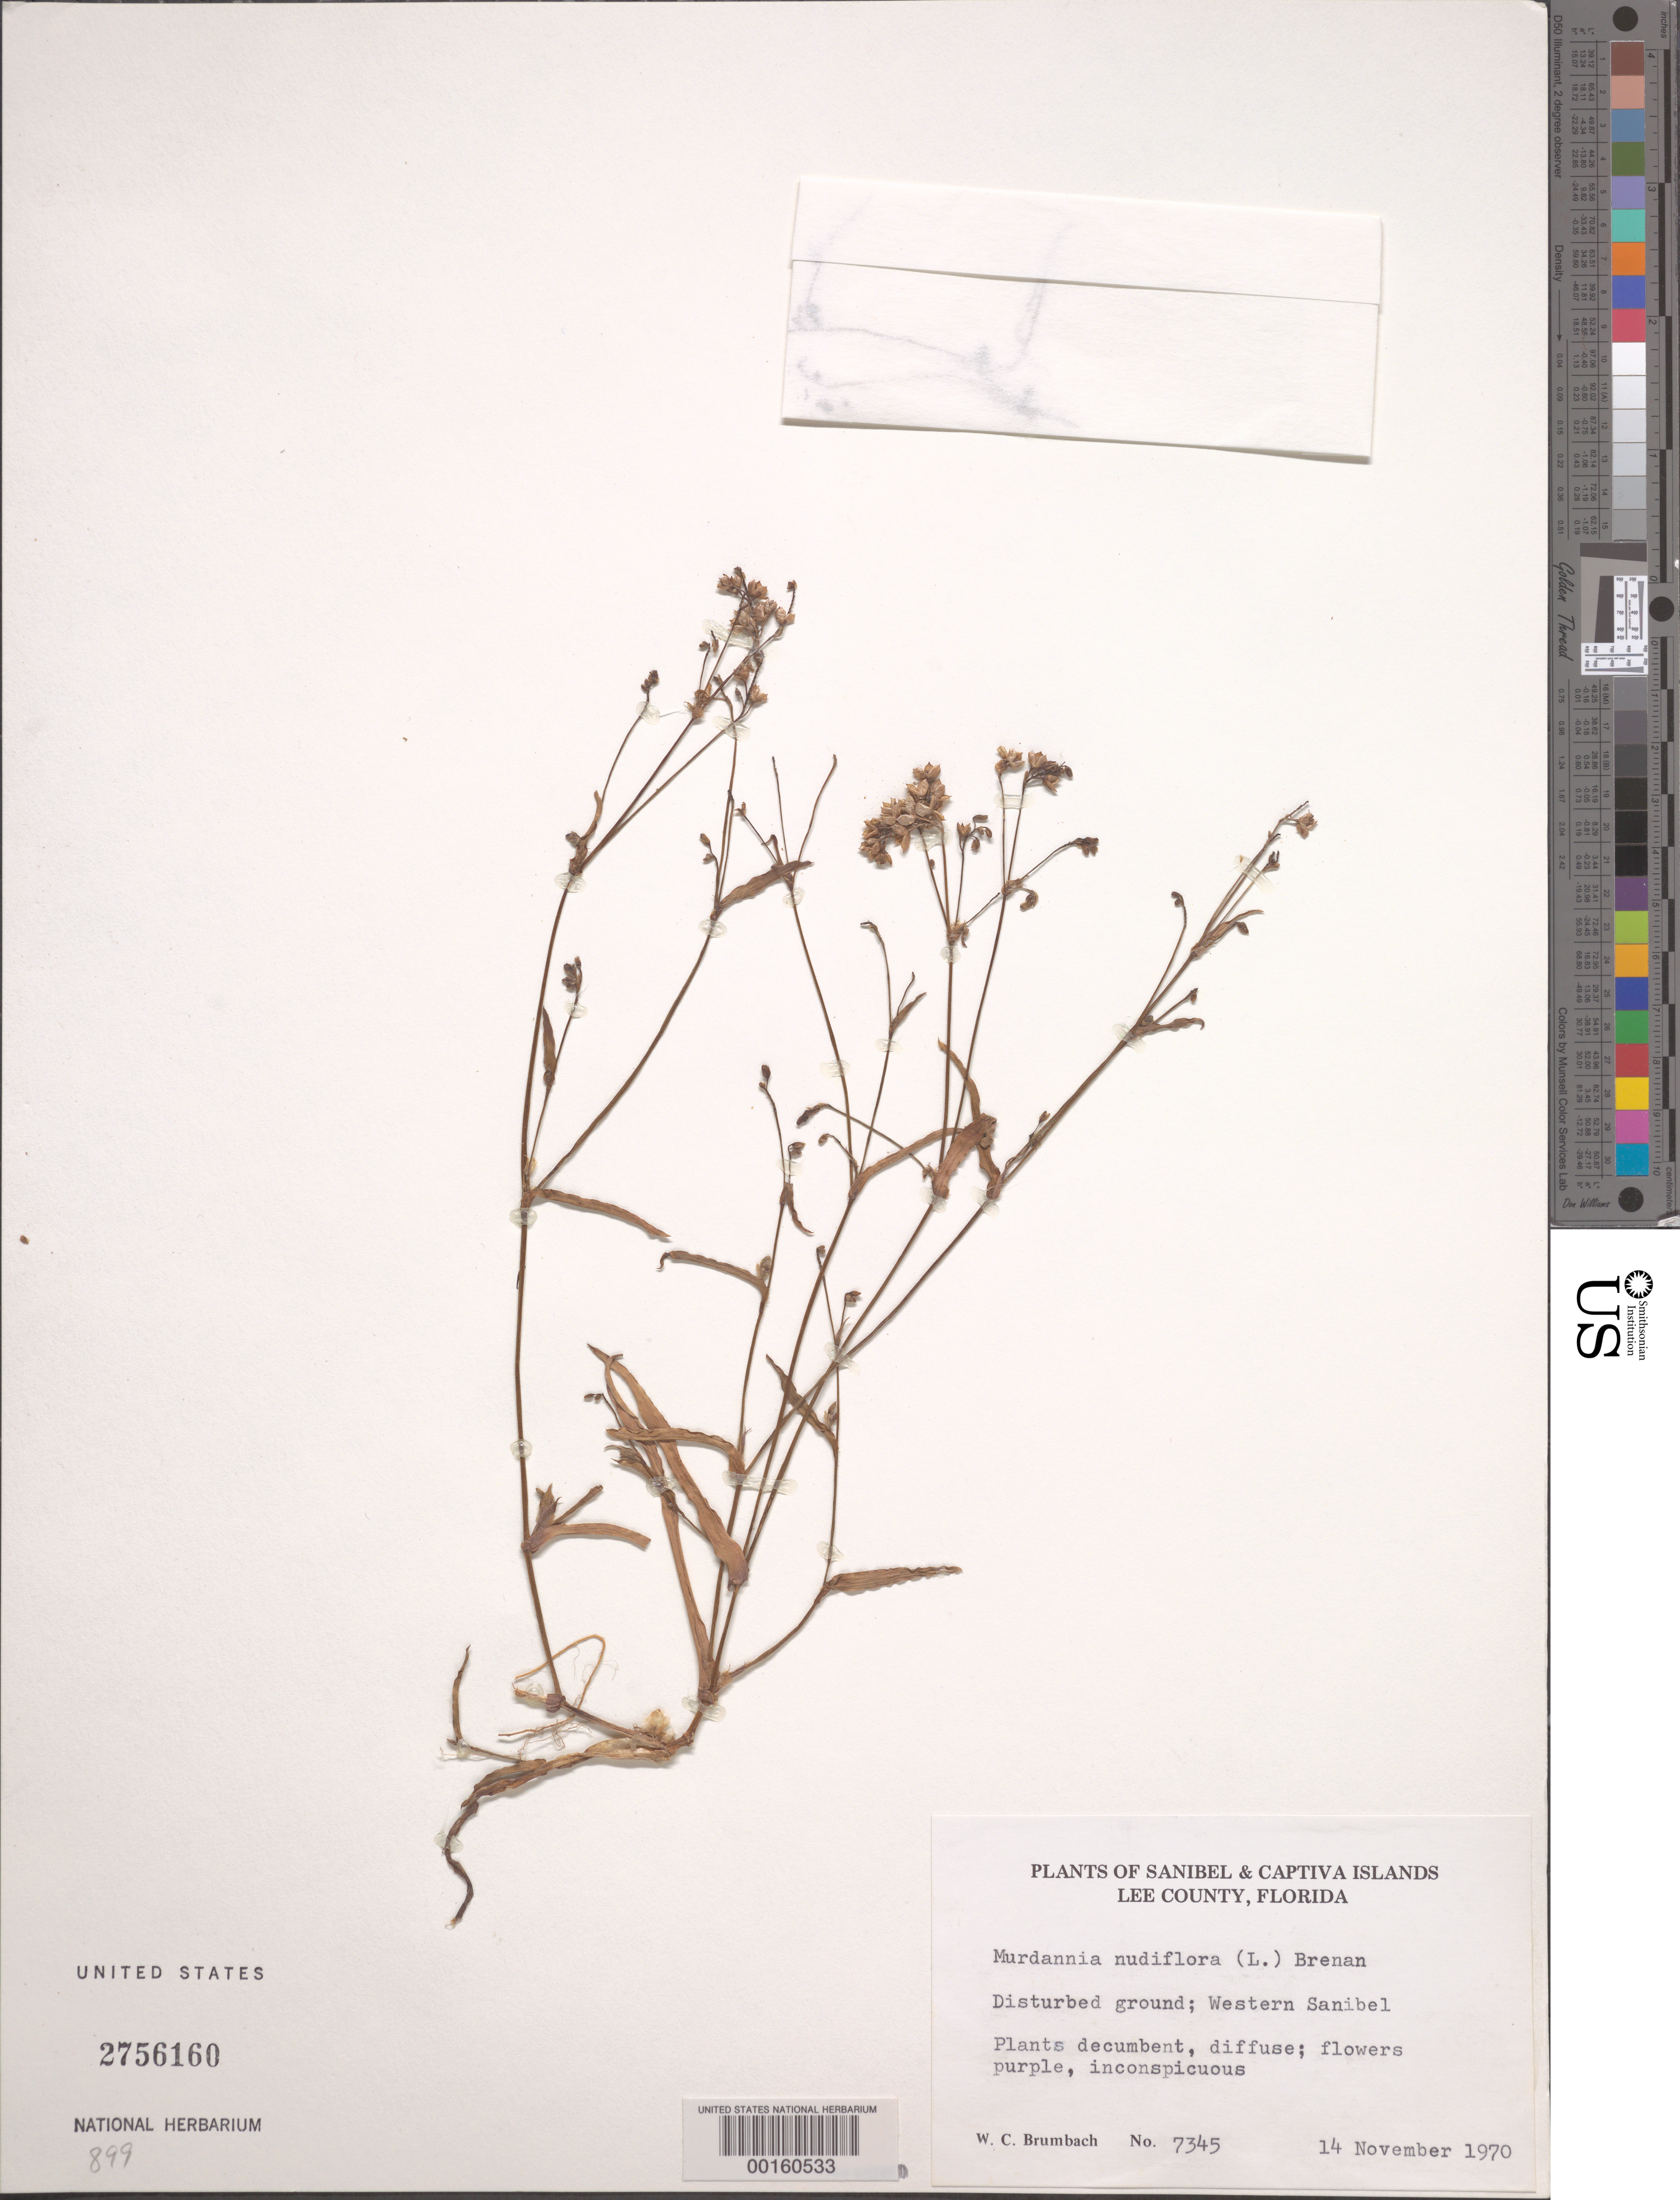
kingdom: Plantae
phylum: Tracheophyta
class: Liliopsida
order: Commelinales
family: Commelinaceae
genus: Murdannia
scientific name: Murdannia nudiflora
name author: (L.) Brenan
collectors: W. C. Brumbach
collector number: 7345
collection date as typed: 14 Nov 1970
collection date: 1970-11-14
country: United States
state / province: Florida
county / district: Lee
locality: Western sanibel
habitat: Disturbed ground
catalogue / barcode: US 2756160